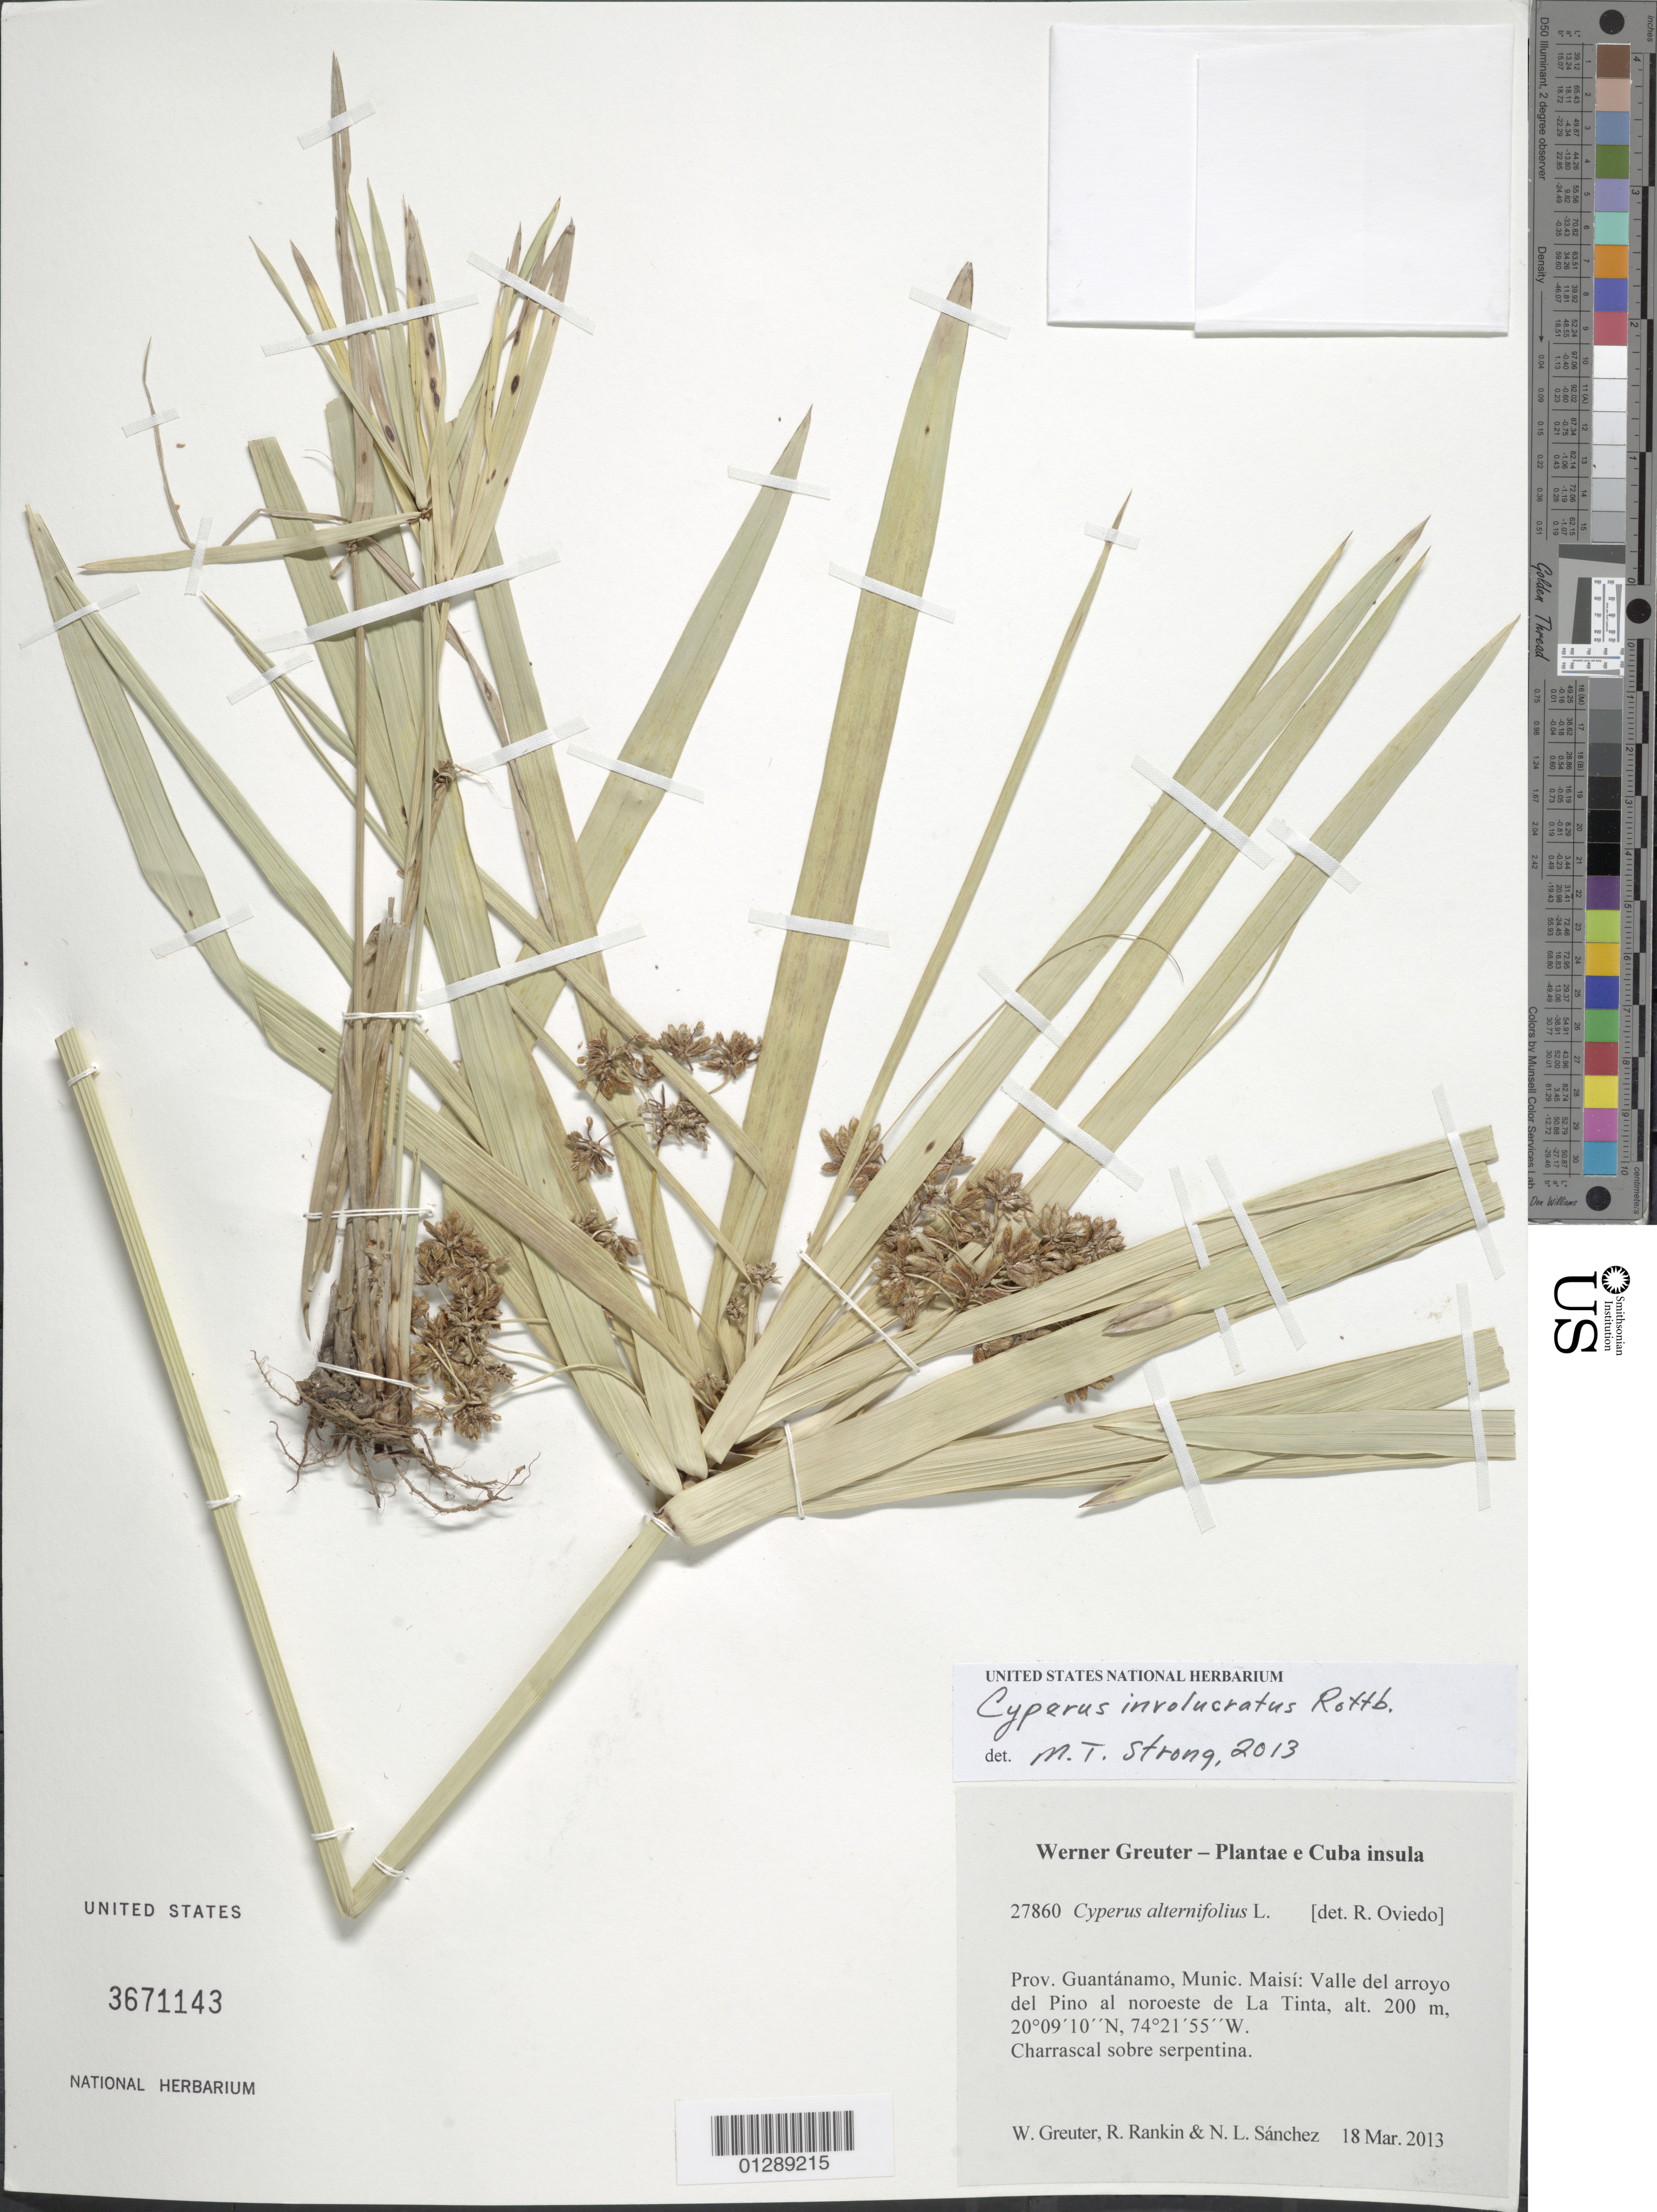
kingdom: Plantae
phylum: Tracheophyta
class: Liliopsida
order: Poales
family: Cyperaceae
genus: Cyperus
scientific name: Cyperus involucratus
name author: Rottb.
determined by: Strong, M. T., (US), Smithsonian Institution - National Museum of Natural History (UNITED STATES)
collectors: W. R. Greuter, R. Rankin Rodriguez & N. Sanchez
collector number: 27860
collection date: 2013-03-18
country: Cuba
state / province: Guantanamo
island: Cuba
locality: Munic. Maisí: Valle del arroyo del Pino al noroeste de La Tinta.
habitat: Charascal sobre serpentina.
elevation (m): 200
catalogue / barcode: US 3671143